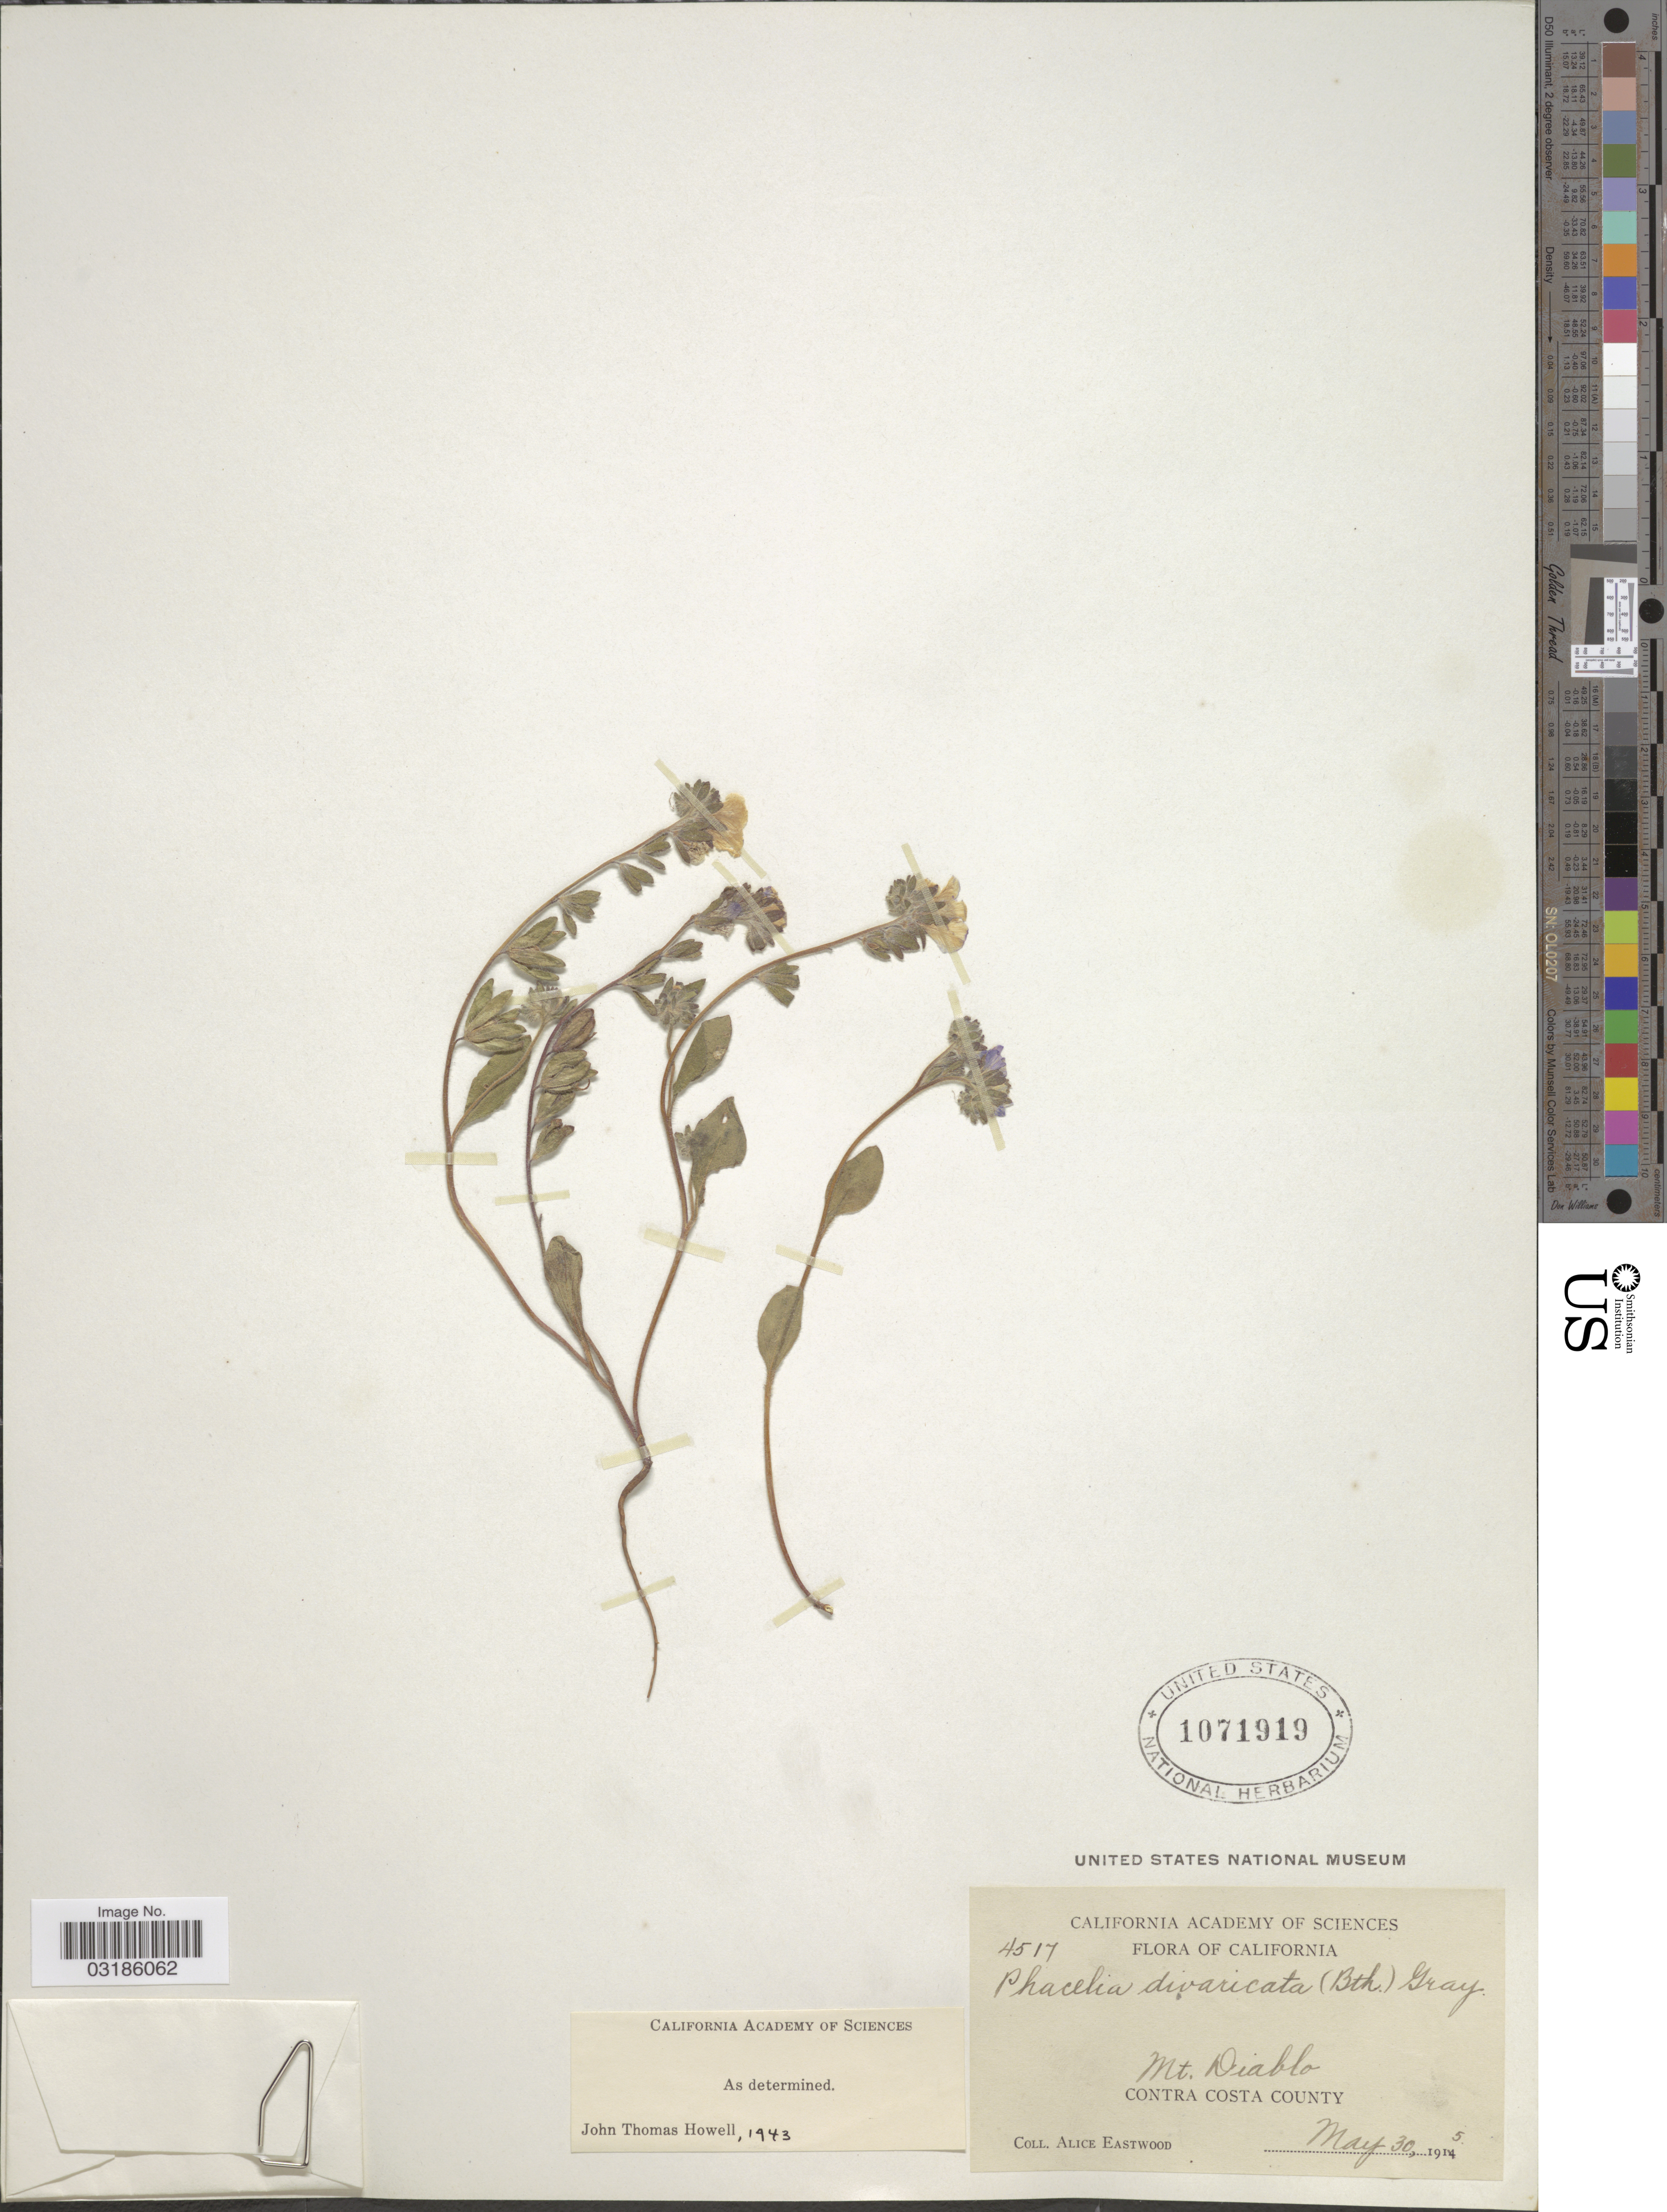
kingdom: Plantae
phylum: Tracheophyta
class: Magnoliopsida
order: Boraginales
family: Hydrophyllaceae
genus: Phacelia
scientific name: Phacelia divaricata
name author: (Benth.) A. Gray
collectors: A. Eastwood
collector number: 4517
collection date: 1915-05-30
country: United States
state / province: California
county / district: Contra Costa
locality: Mt. Diablo. Contra Costa County.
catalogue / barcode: US 1071919